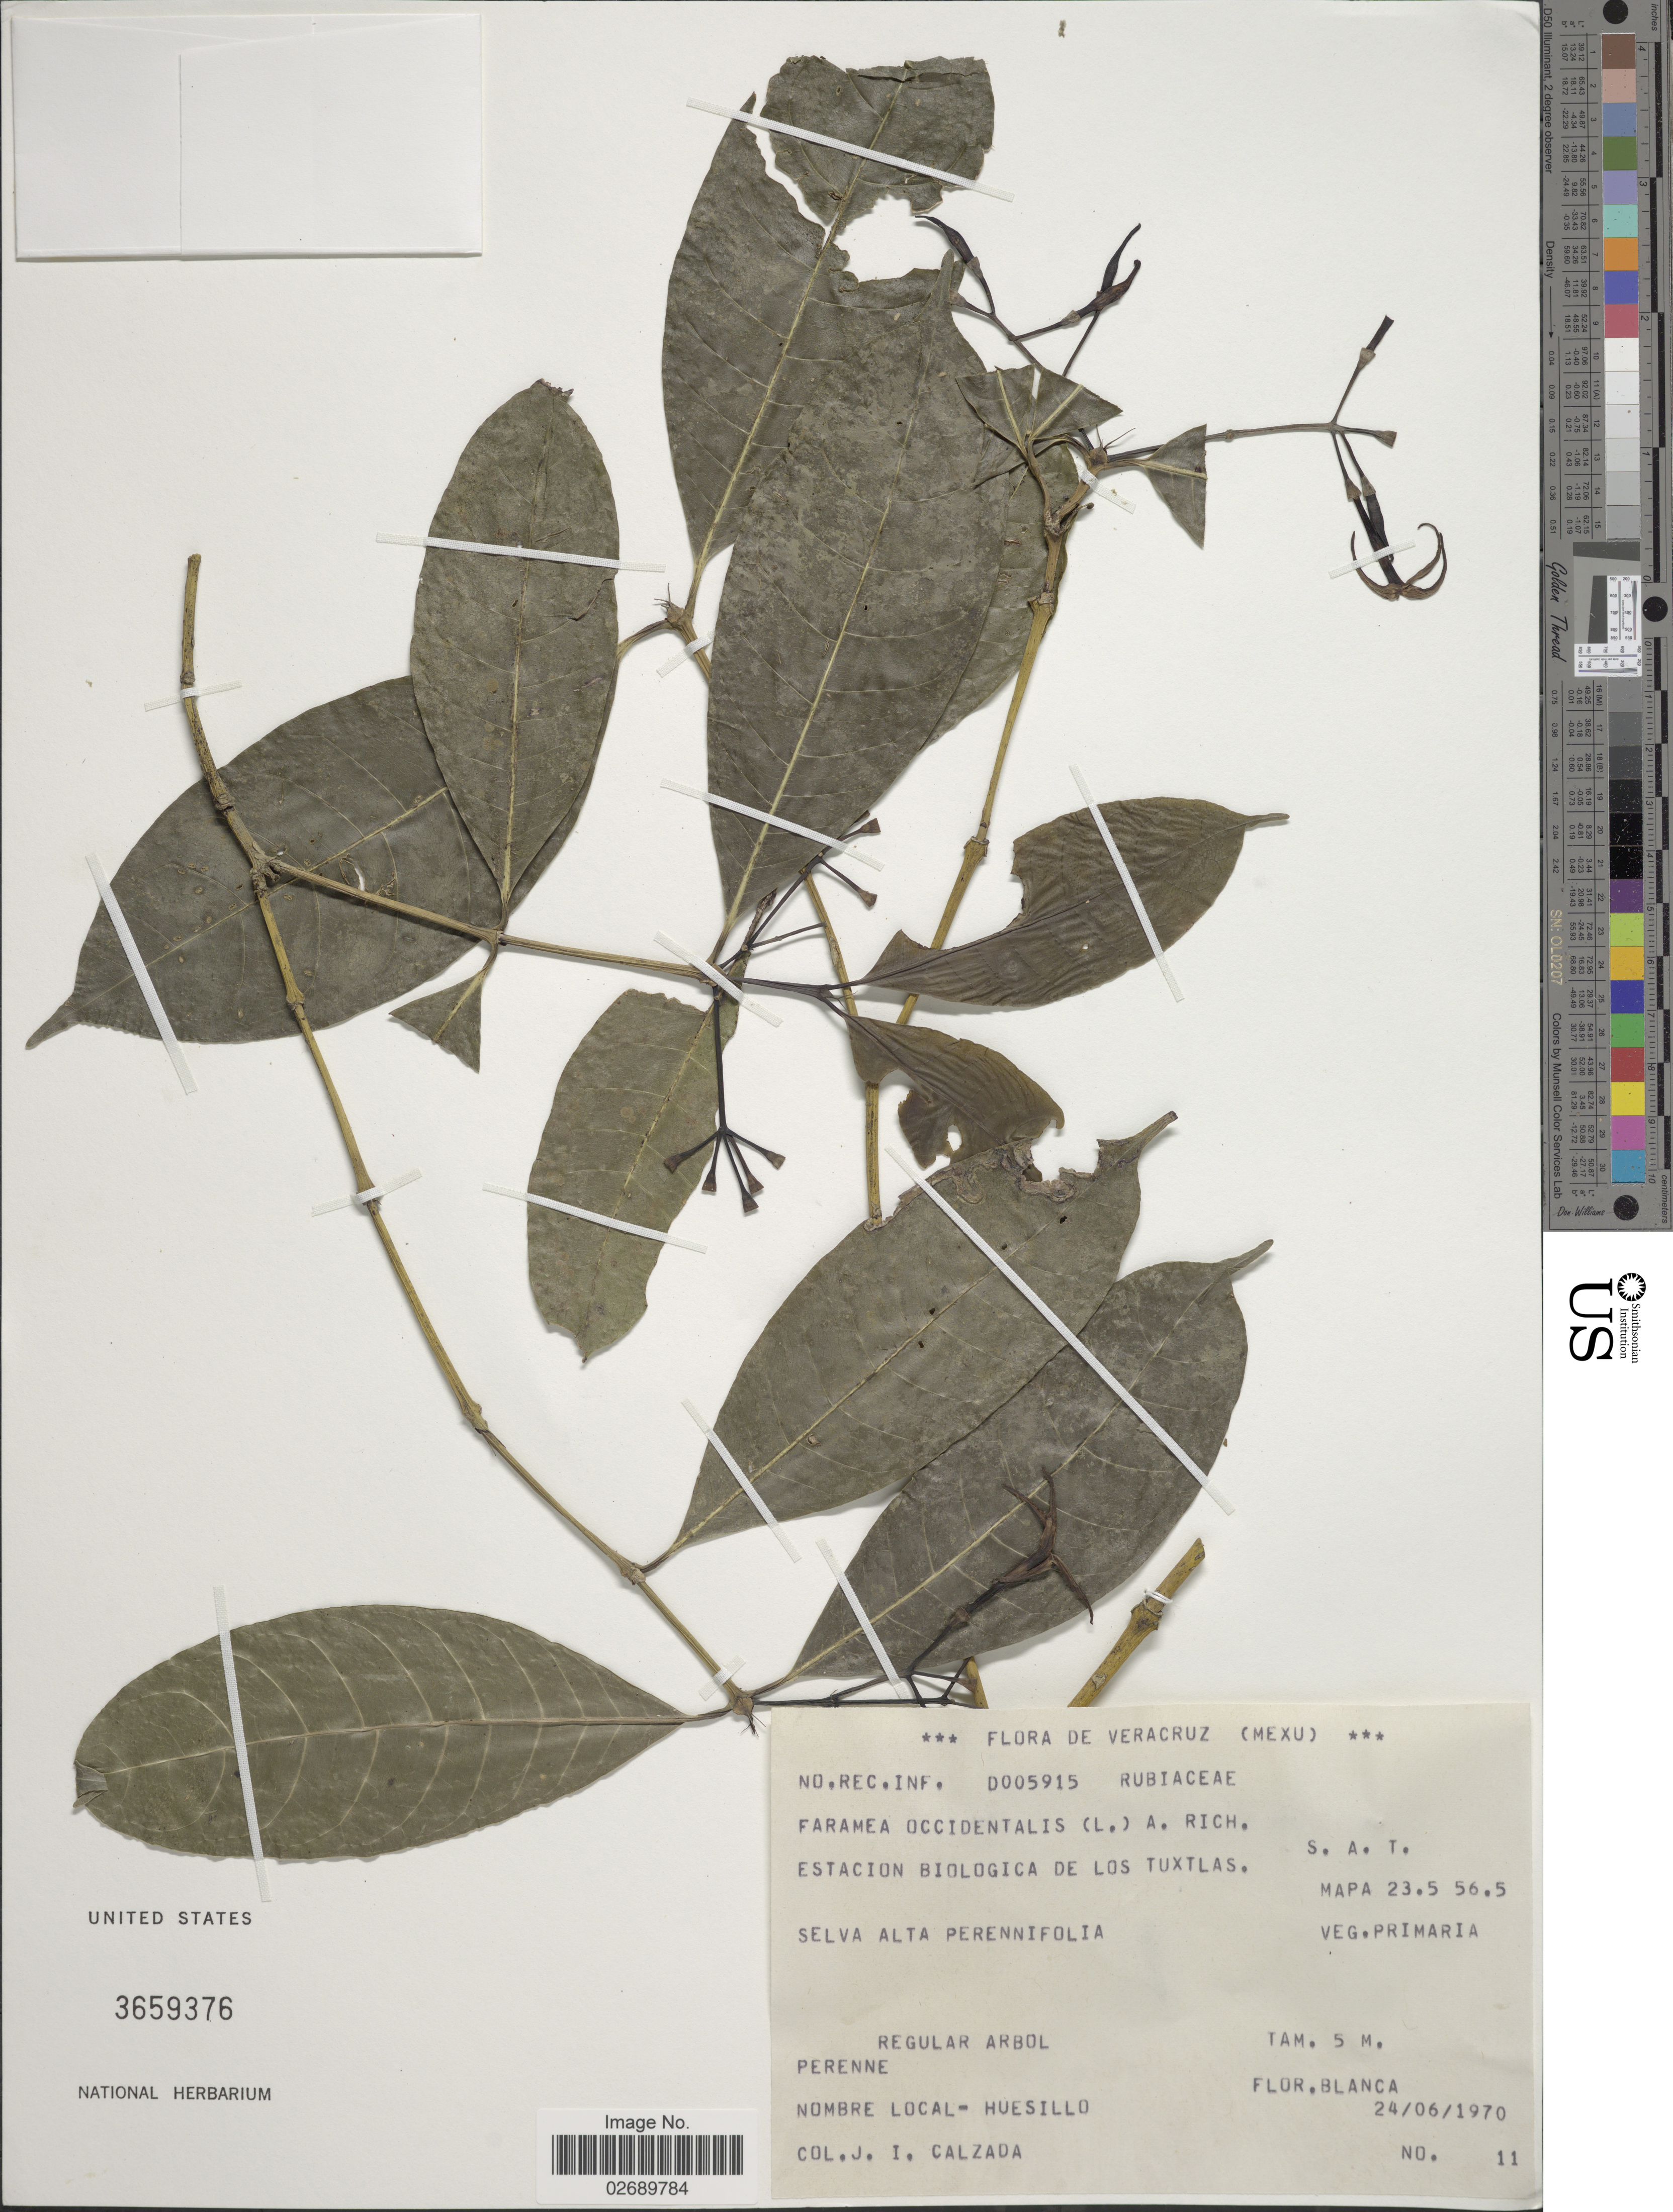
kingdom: Plantae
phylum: Tracheophyta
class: Magnoliopsida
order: Gentianales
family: Rubiaceae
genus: Faramea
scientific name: Faramea occidentalis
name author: (L.) A. Rich.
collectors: J. I. Calzada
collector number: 11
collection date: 1970-06-24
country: Mexico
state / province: Veracruz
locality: Estacion Biologica de Los Tuxtlas. Mapa 23.5 56.5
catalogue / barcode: US 3659376